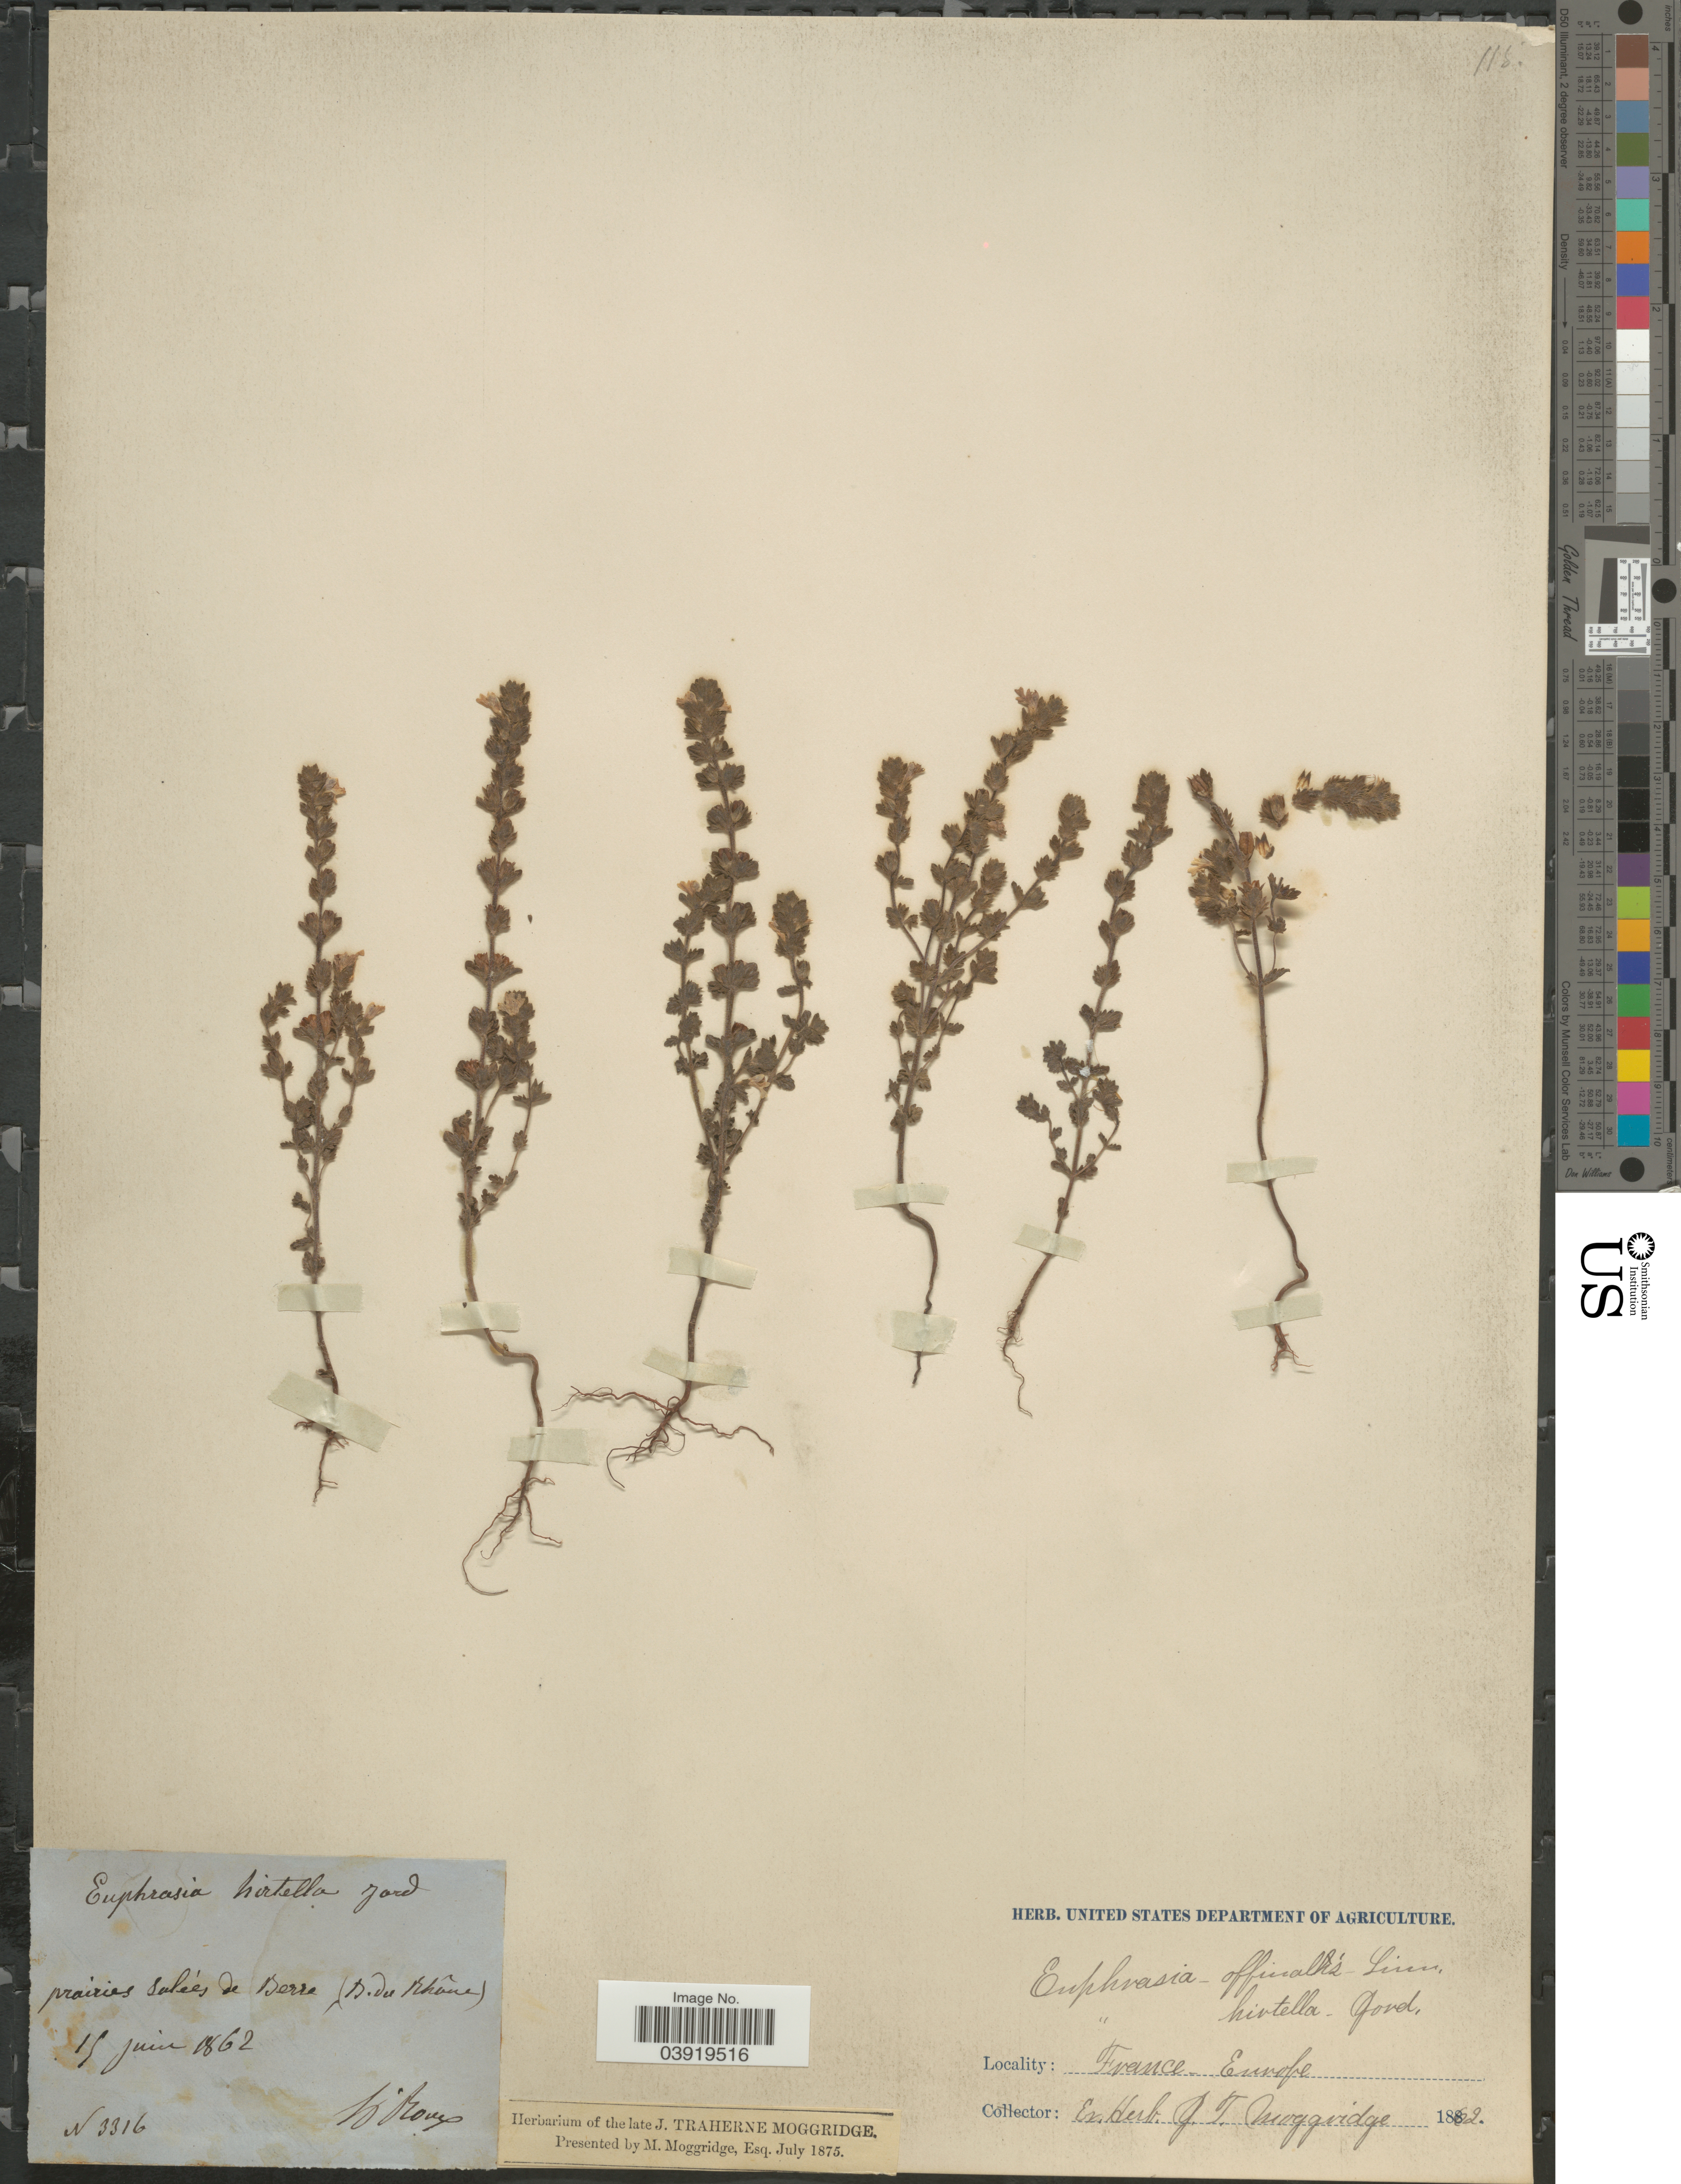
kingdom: Plantae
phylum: Tracheophyta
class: Magnoliopsida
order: Lamiales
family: Orobanchaceae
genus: Euphrasia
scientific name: Euphrasia officinalis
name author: L.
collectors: N. Roux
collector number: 3316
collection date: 1862-06-15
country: France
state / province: Auvergne-Rhône-Alpes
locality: Prairies Saleé de Berre (B. du Rhône).